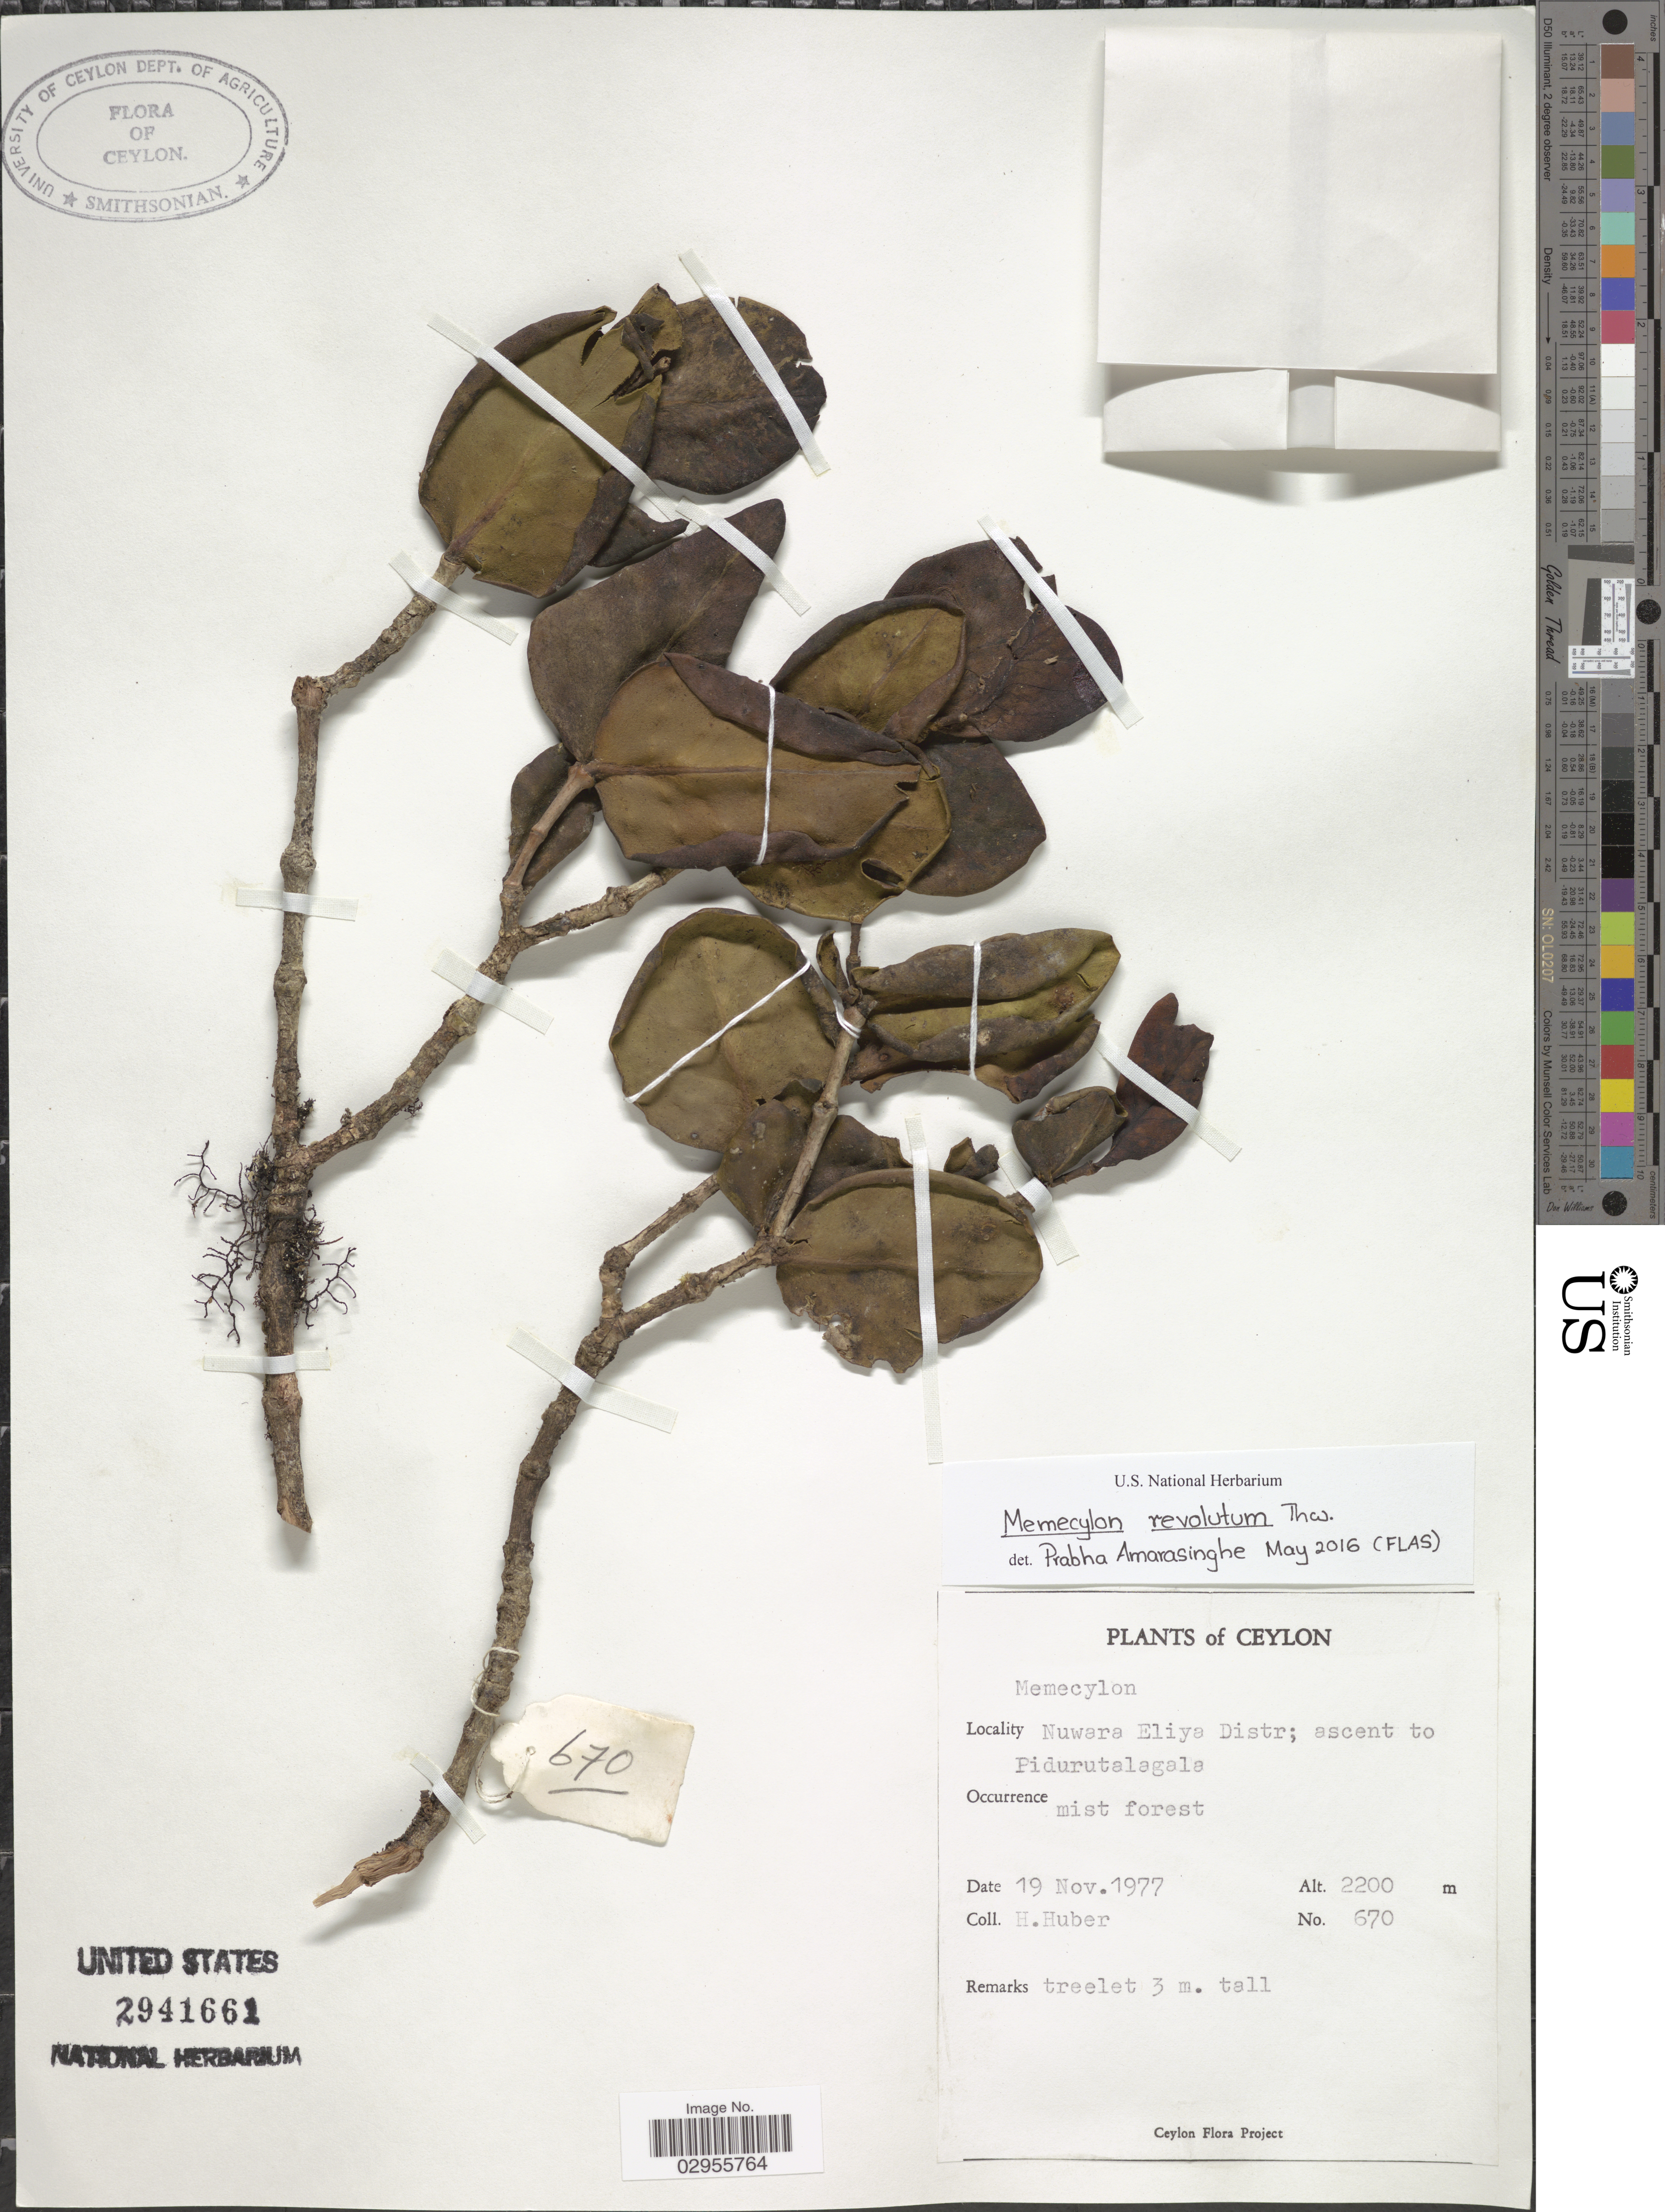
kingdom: Plantae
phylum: Tracheophyta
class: Magnoliopsida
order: Myrtales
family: Melastomataceae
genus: Memecylon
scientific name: Memecylon revolutum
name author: Thwaites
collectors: H. Huber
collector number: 670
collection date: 1977-11-19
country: Sri Lanka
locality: Ceylon, Nuwara Eliya Distr; ascent to Pidurutalagala.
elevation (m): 2200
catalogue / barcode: US 2941661